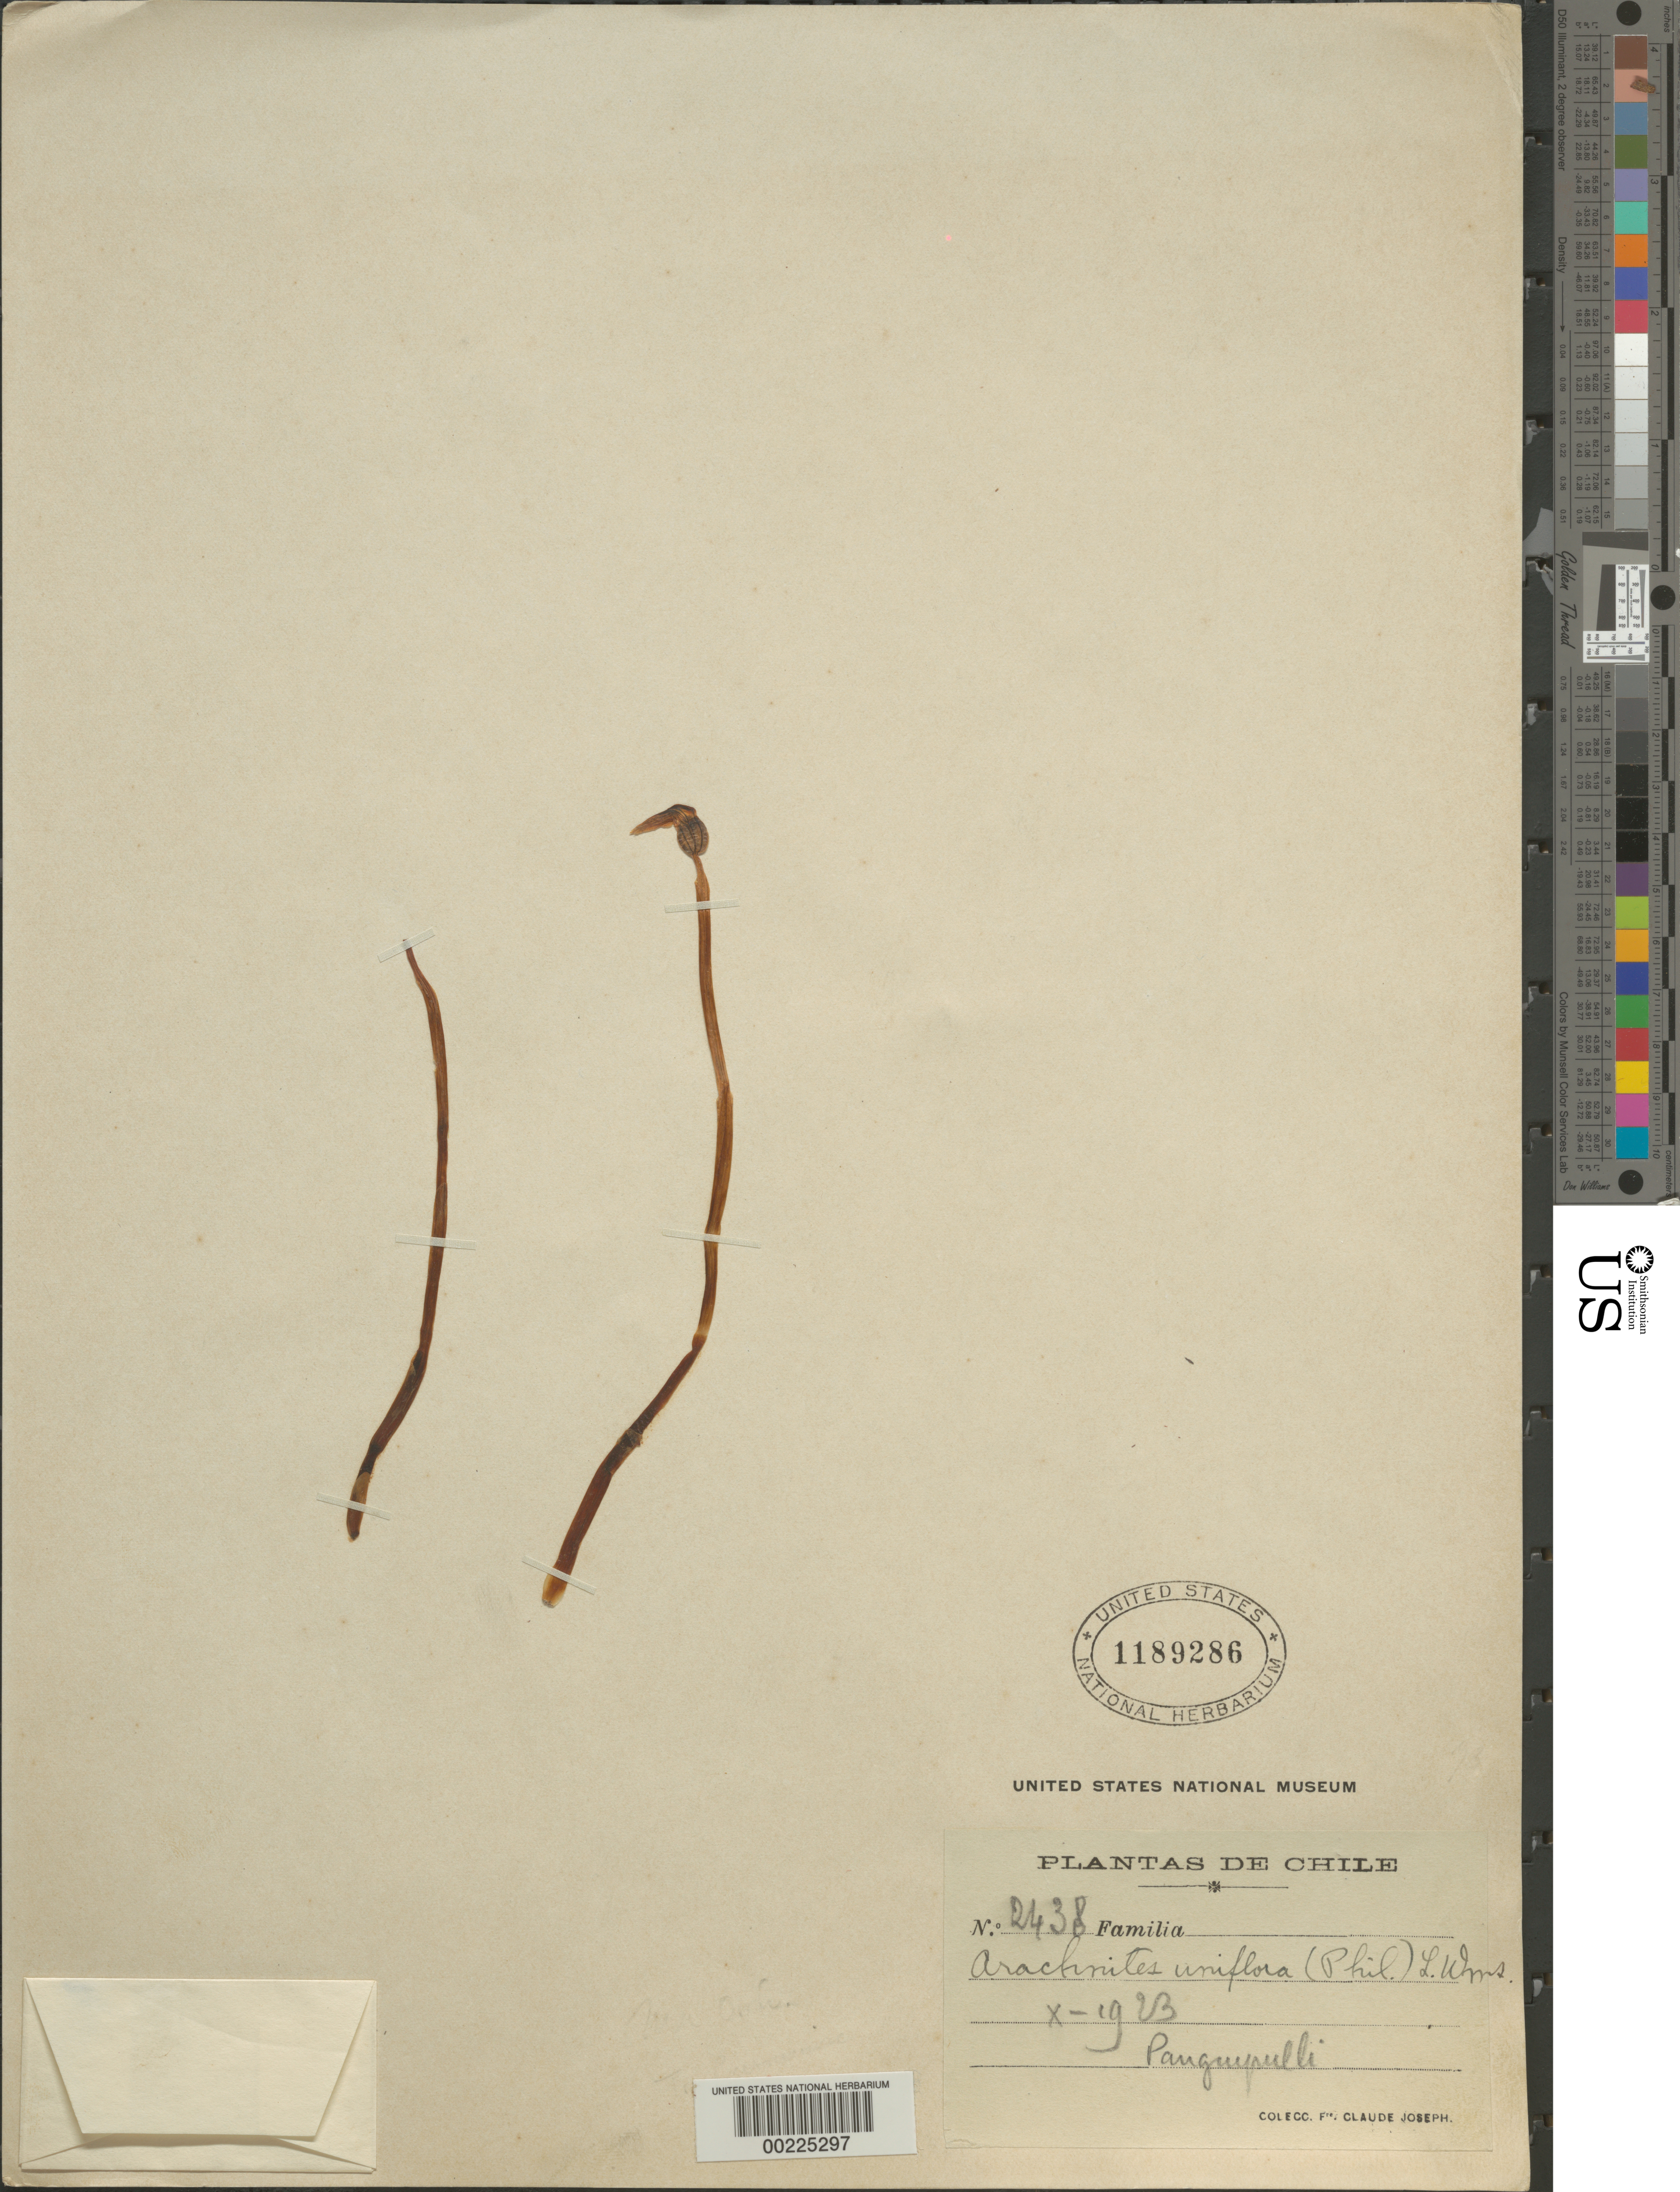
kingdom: Plantae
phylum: Tracheophyta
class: Liliopsida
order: Liliales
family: Corsiaceae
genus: Arachnitis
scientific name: Arachnitis uniflora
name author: Phil.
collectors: Bro. Claude-Joseph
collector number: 2438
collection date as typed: Oct 1923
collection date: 1923-10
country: Chile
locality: Panguipulli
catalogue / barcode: US 1189286